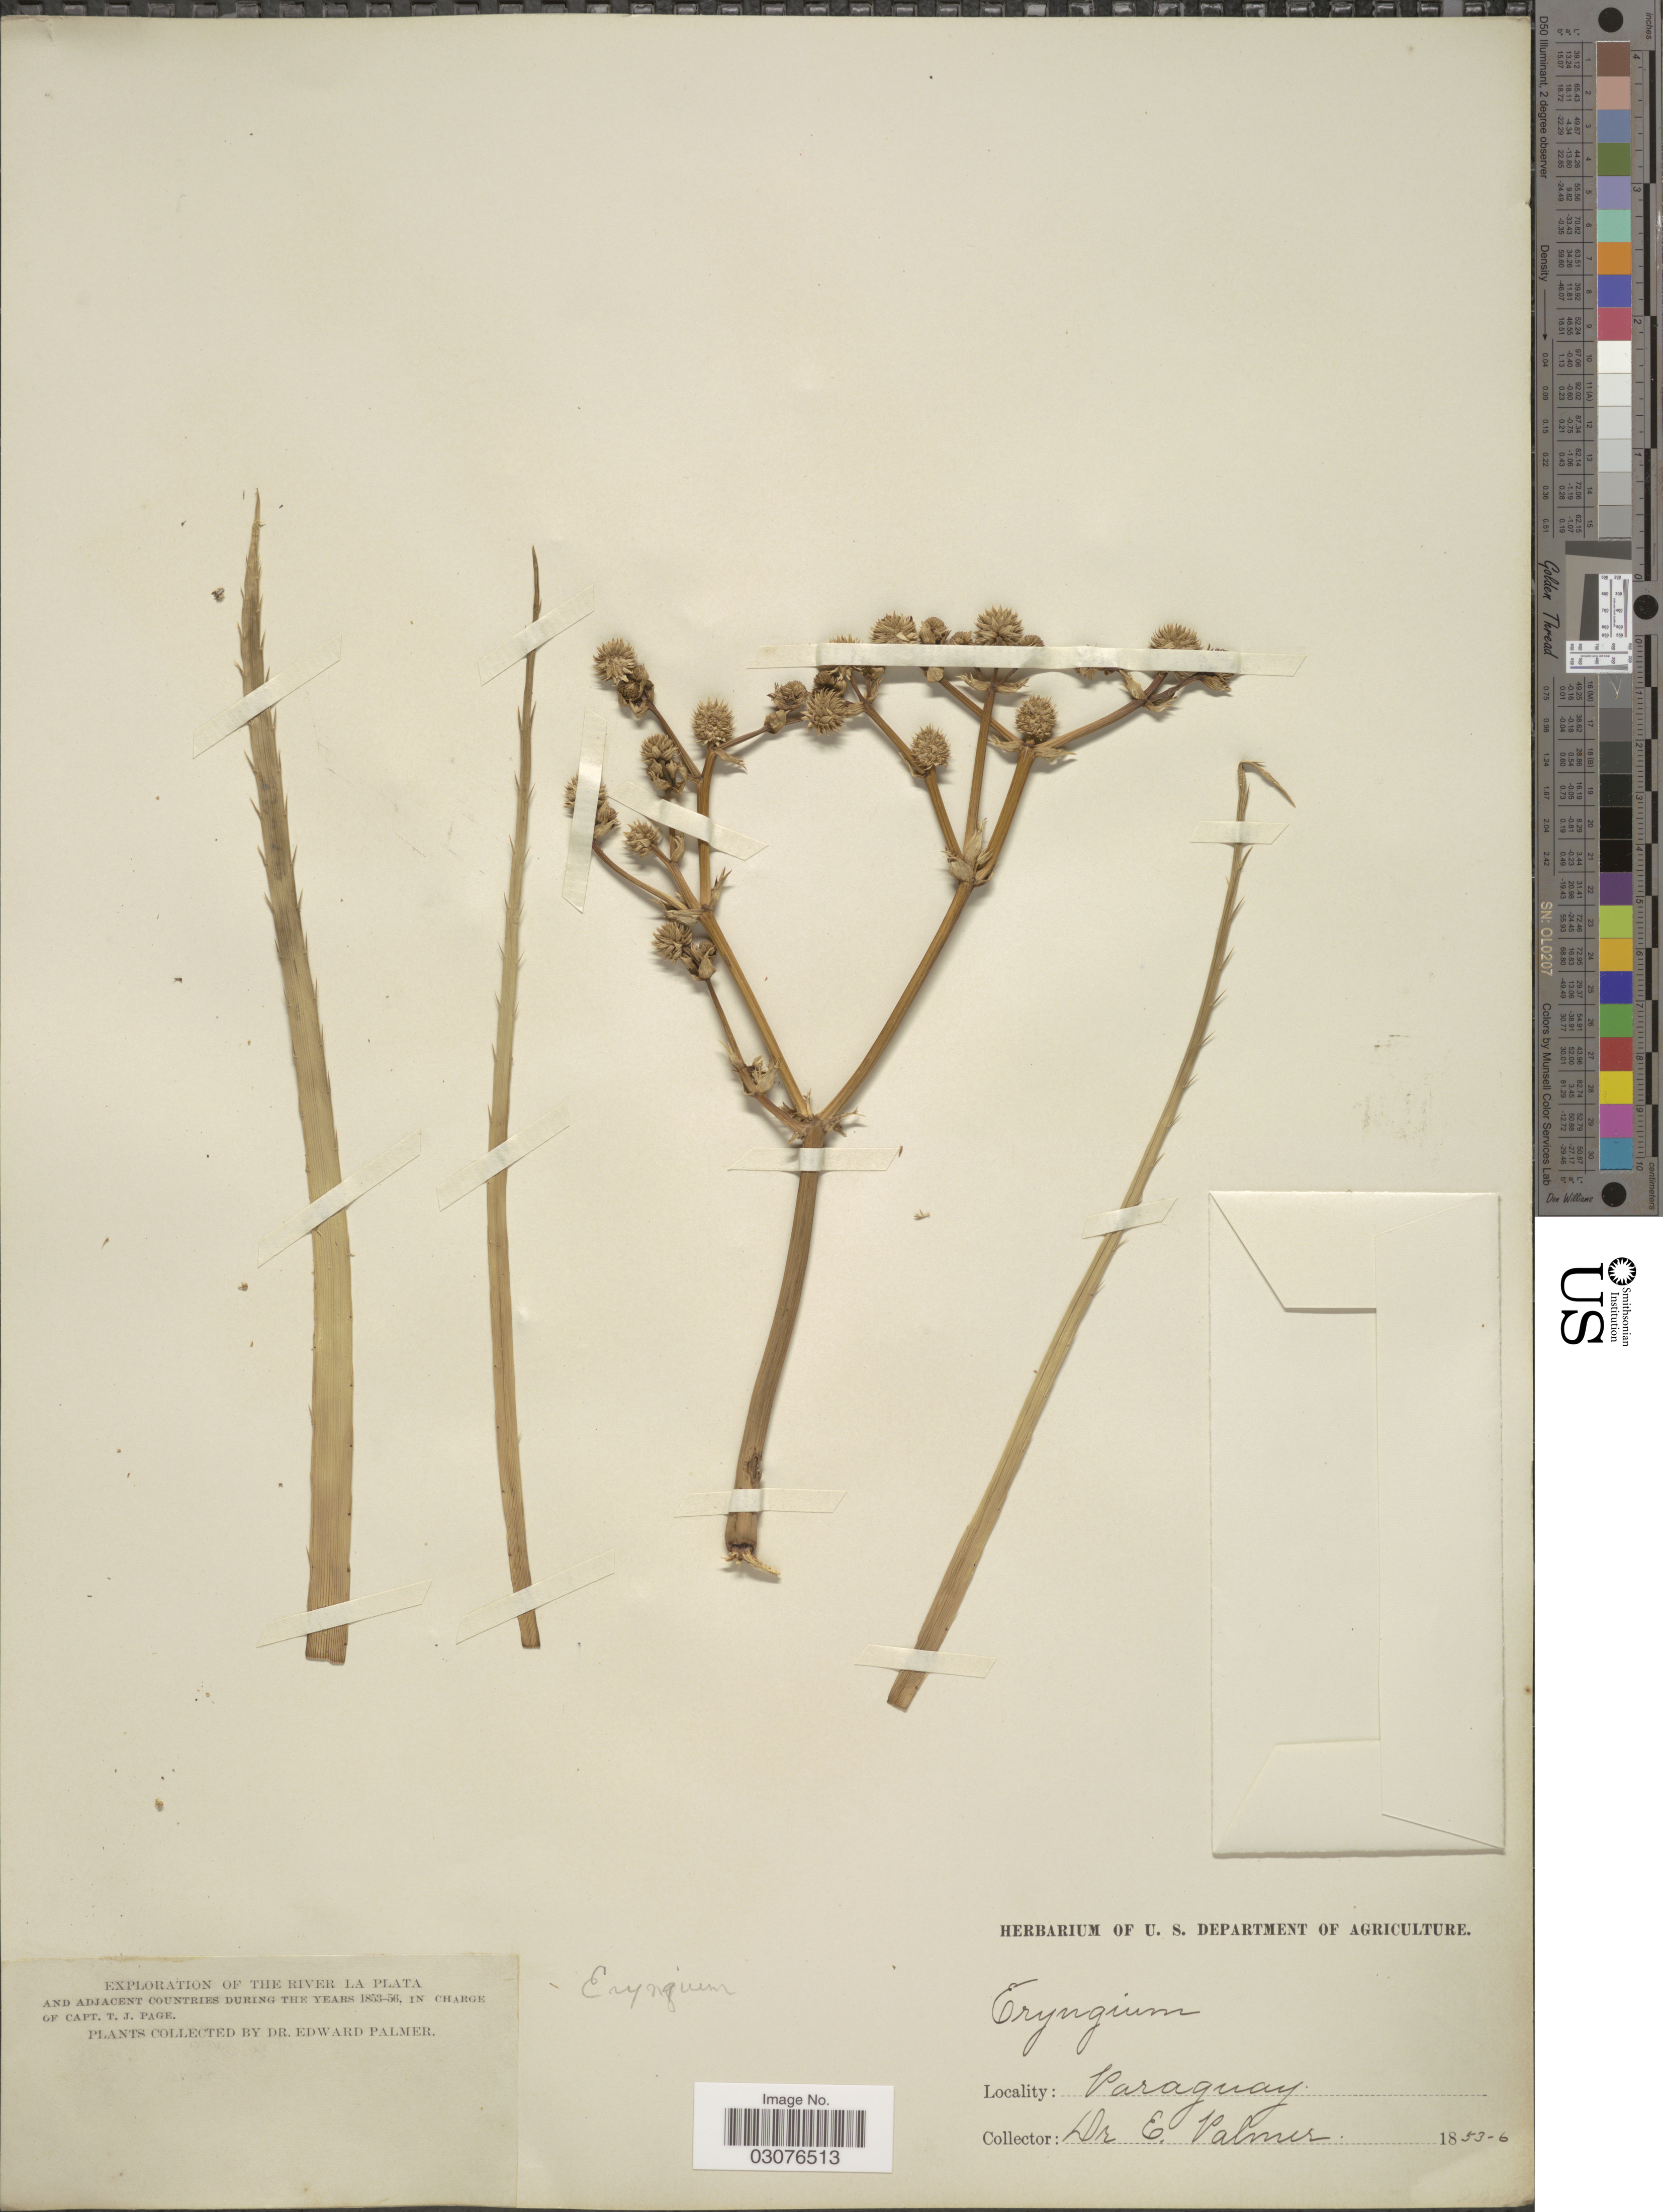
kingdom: Plantae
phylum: Tracheophyta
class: Magnoliopsida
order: Apiales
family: Apiaceae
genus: Eryngium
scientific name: Eryngium horridum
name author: Malme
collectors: E. Palmer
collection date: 1853/1856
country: Paraguay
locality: The River La Plata and adjacent countries.